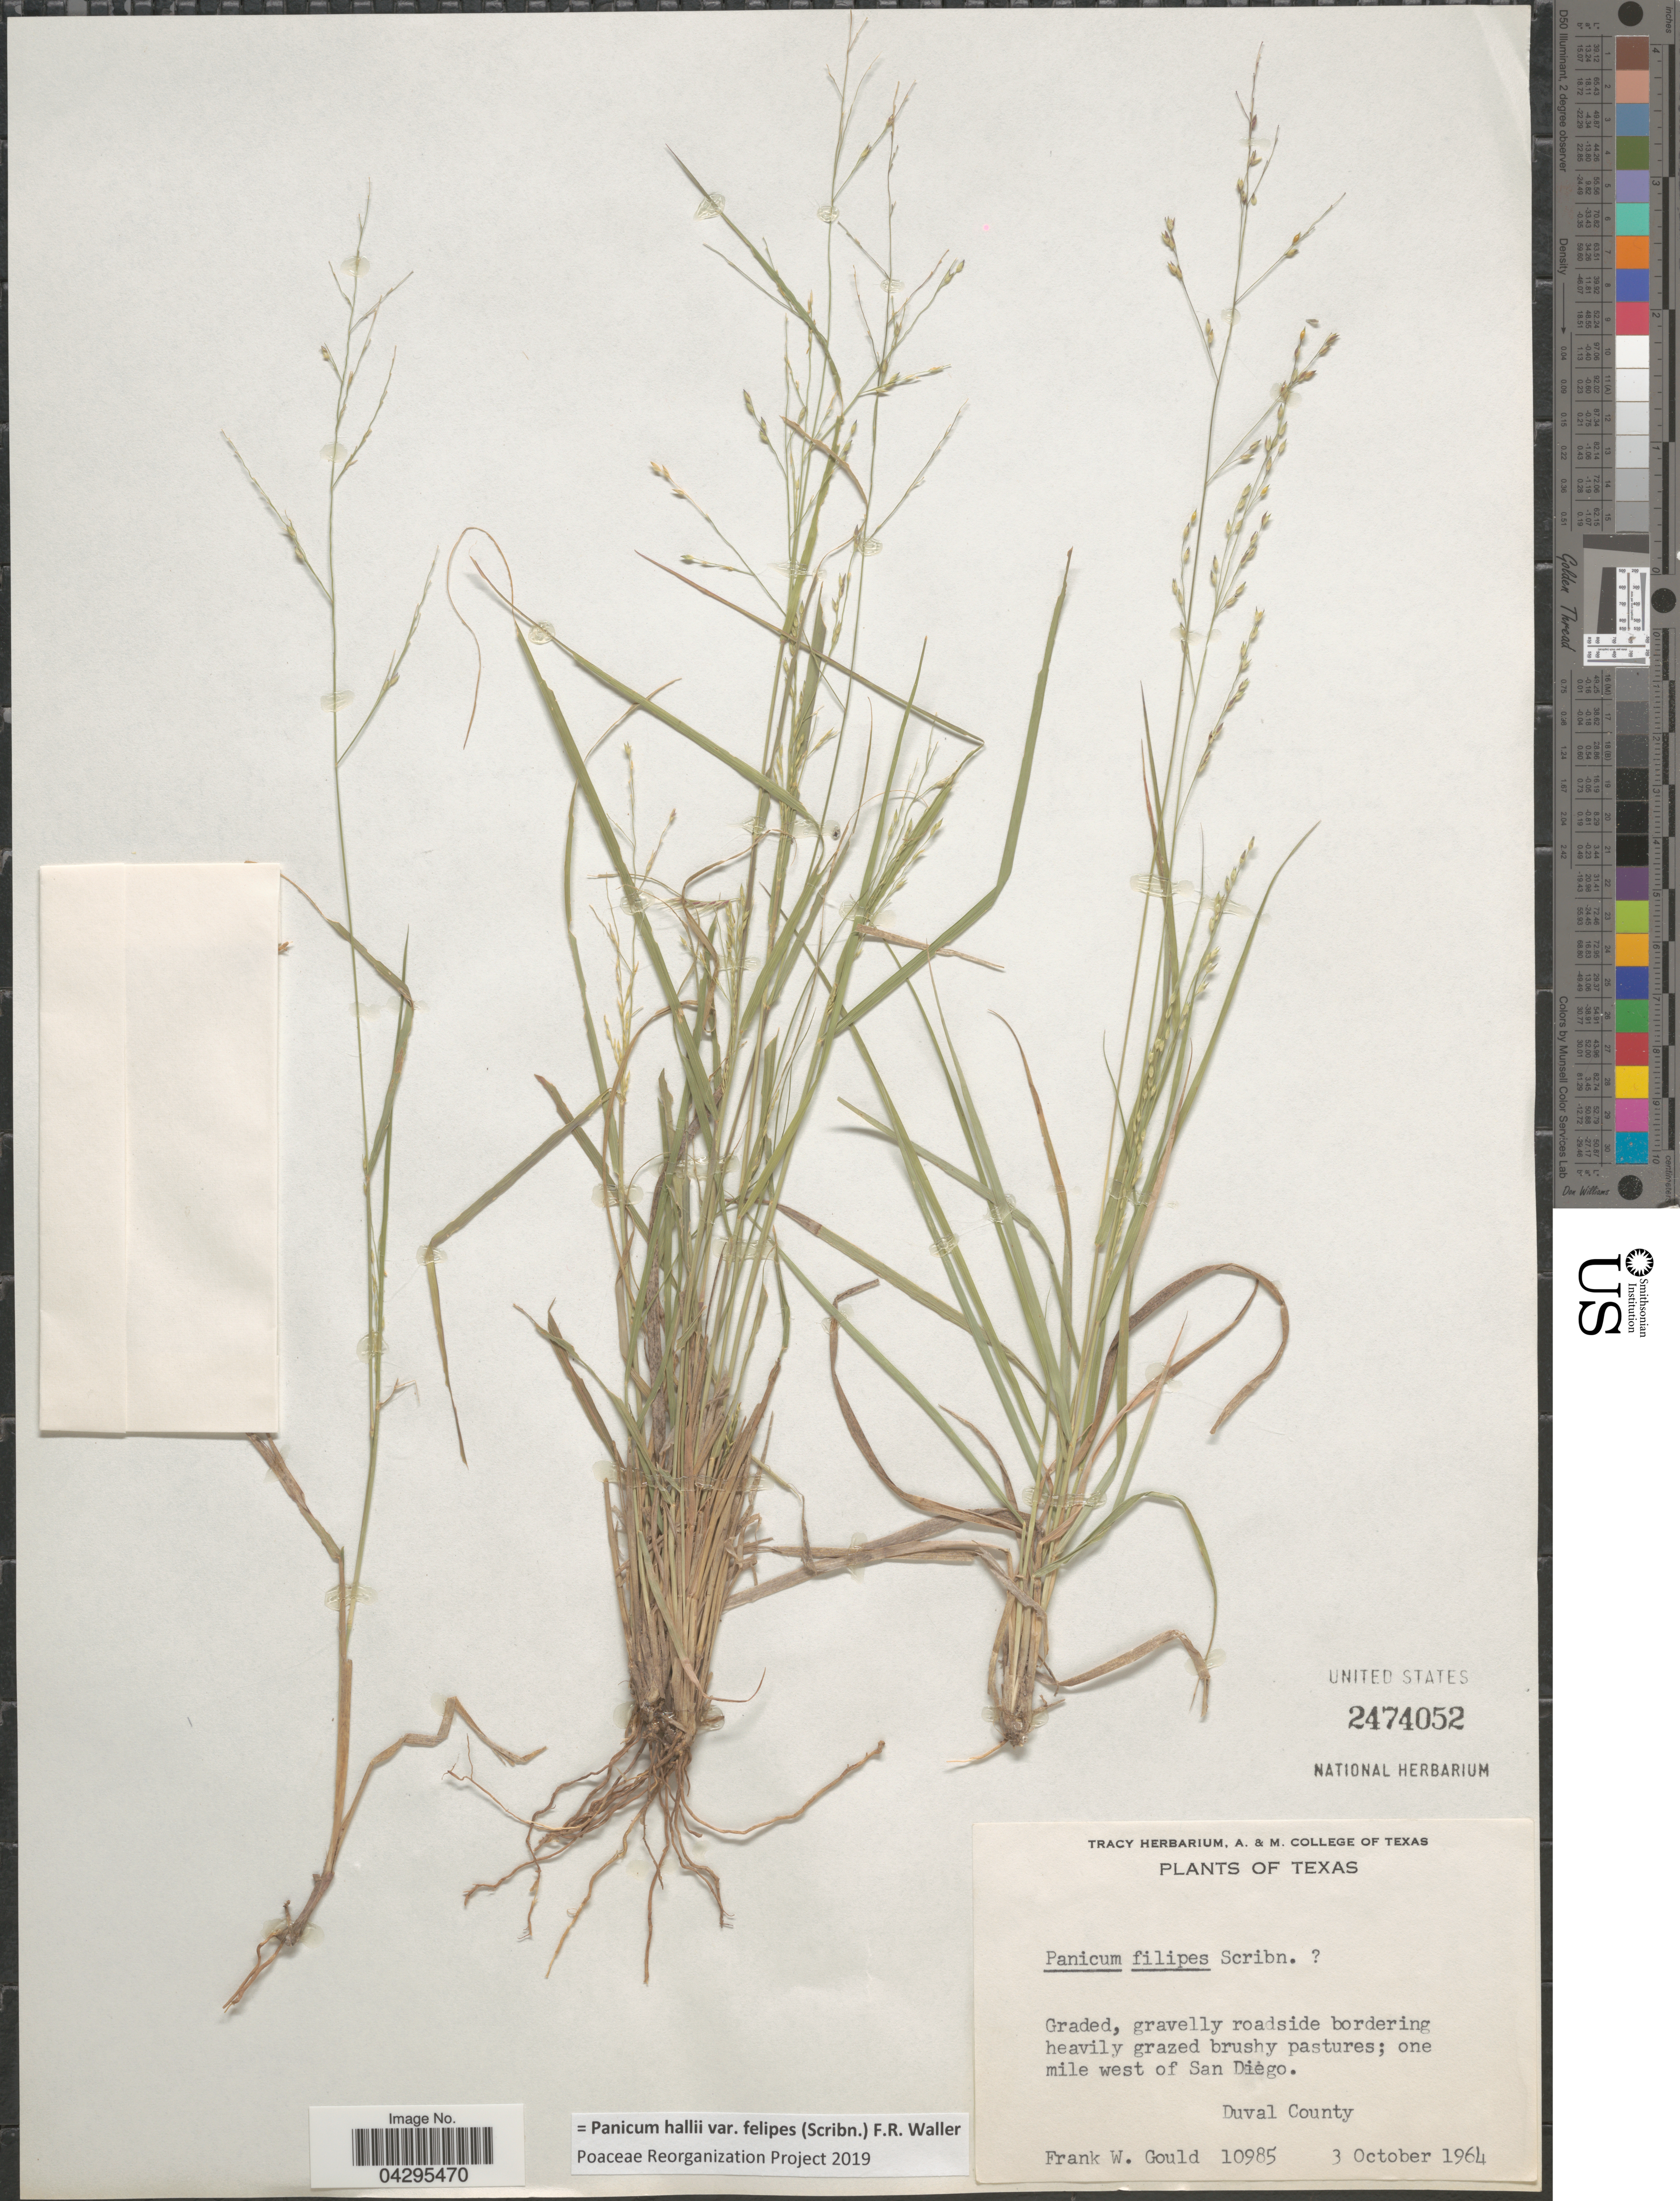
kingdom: Plantae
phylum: Tracheophyta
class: Liliopsida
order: Poales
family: Poaceae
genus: Panicum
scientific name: Panicum hallii var. felipes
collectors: F. W. Gould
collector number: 10985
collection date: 1964-10-03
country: United States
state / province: Texas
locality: Graded, gravelly roadside bordering heavily grazed brushy pastures; one mile west of San Diego. Duval County.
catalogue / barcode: US 2474052